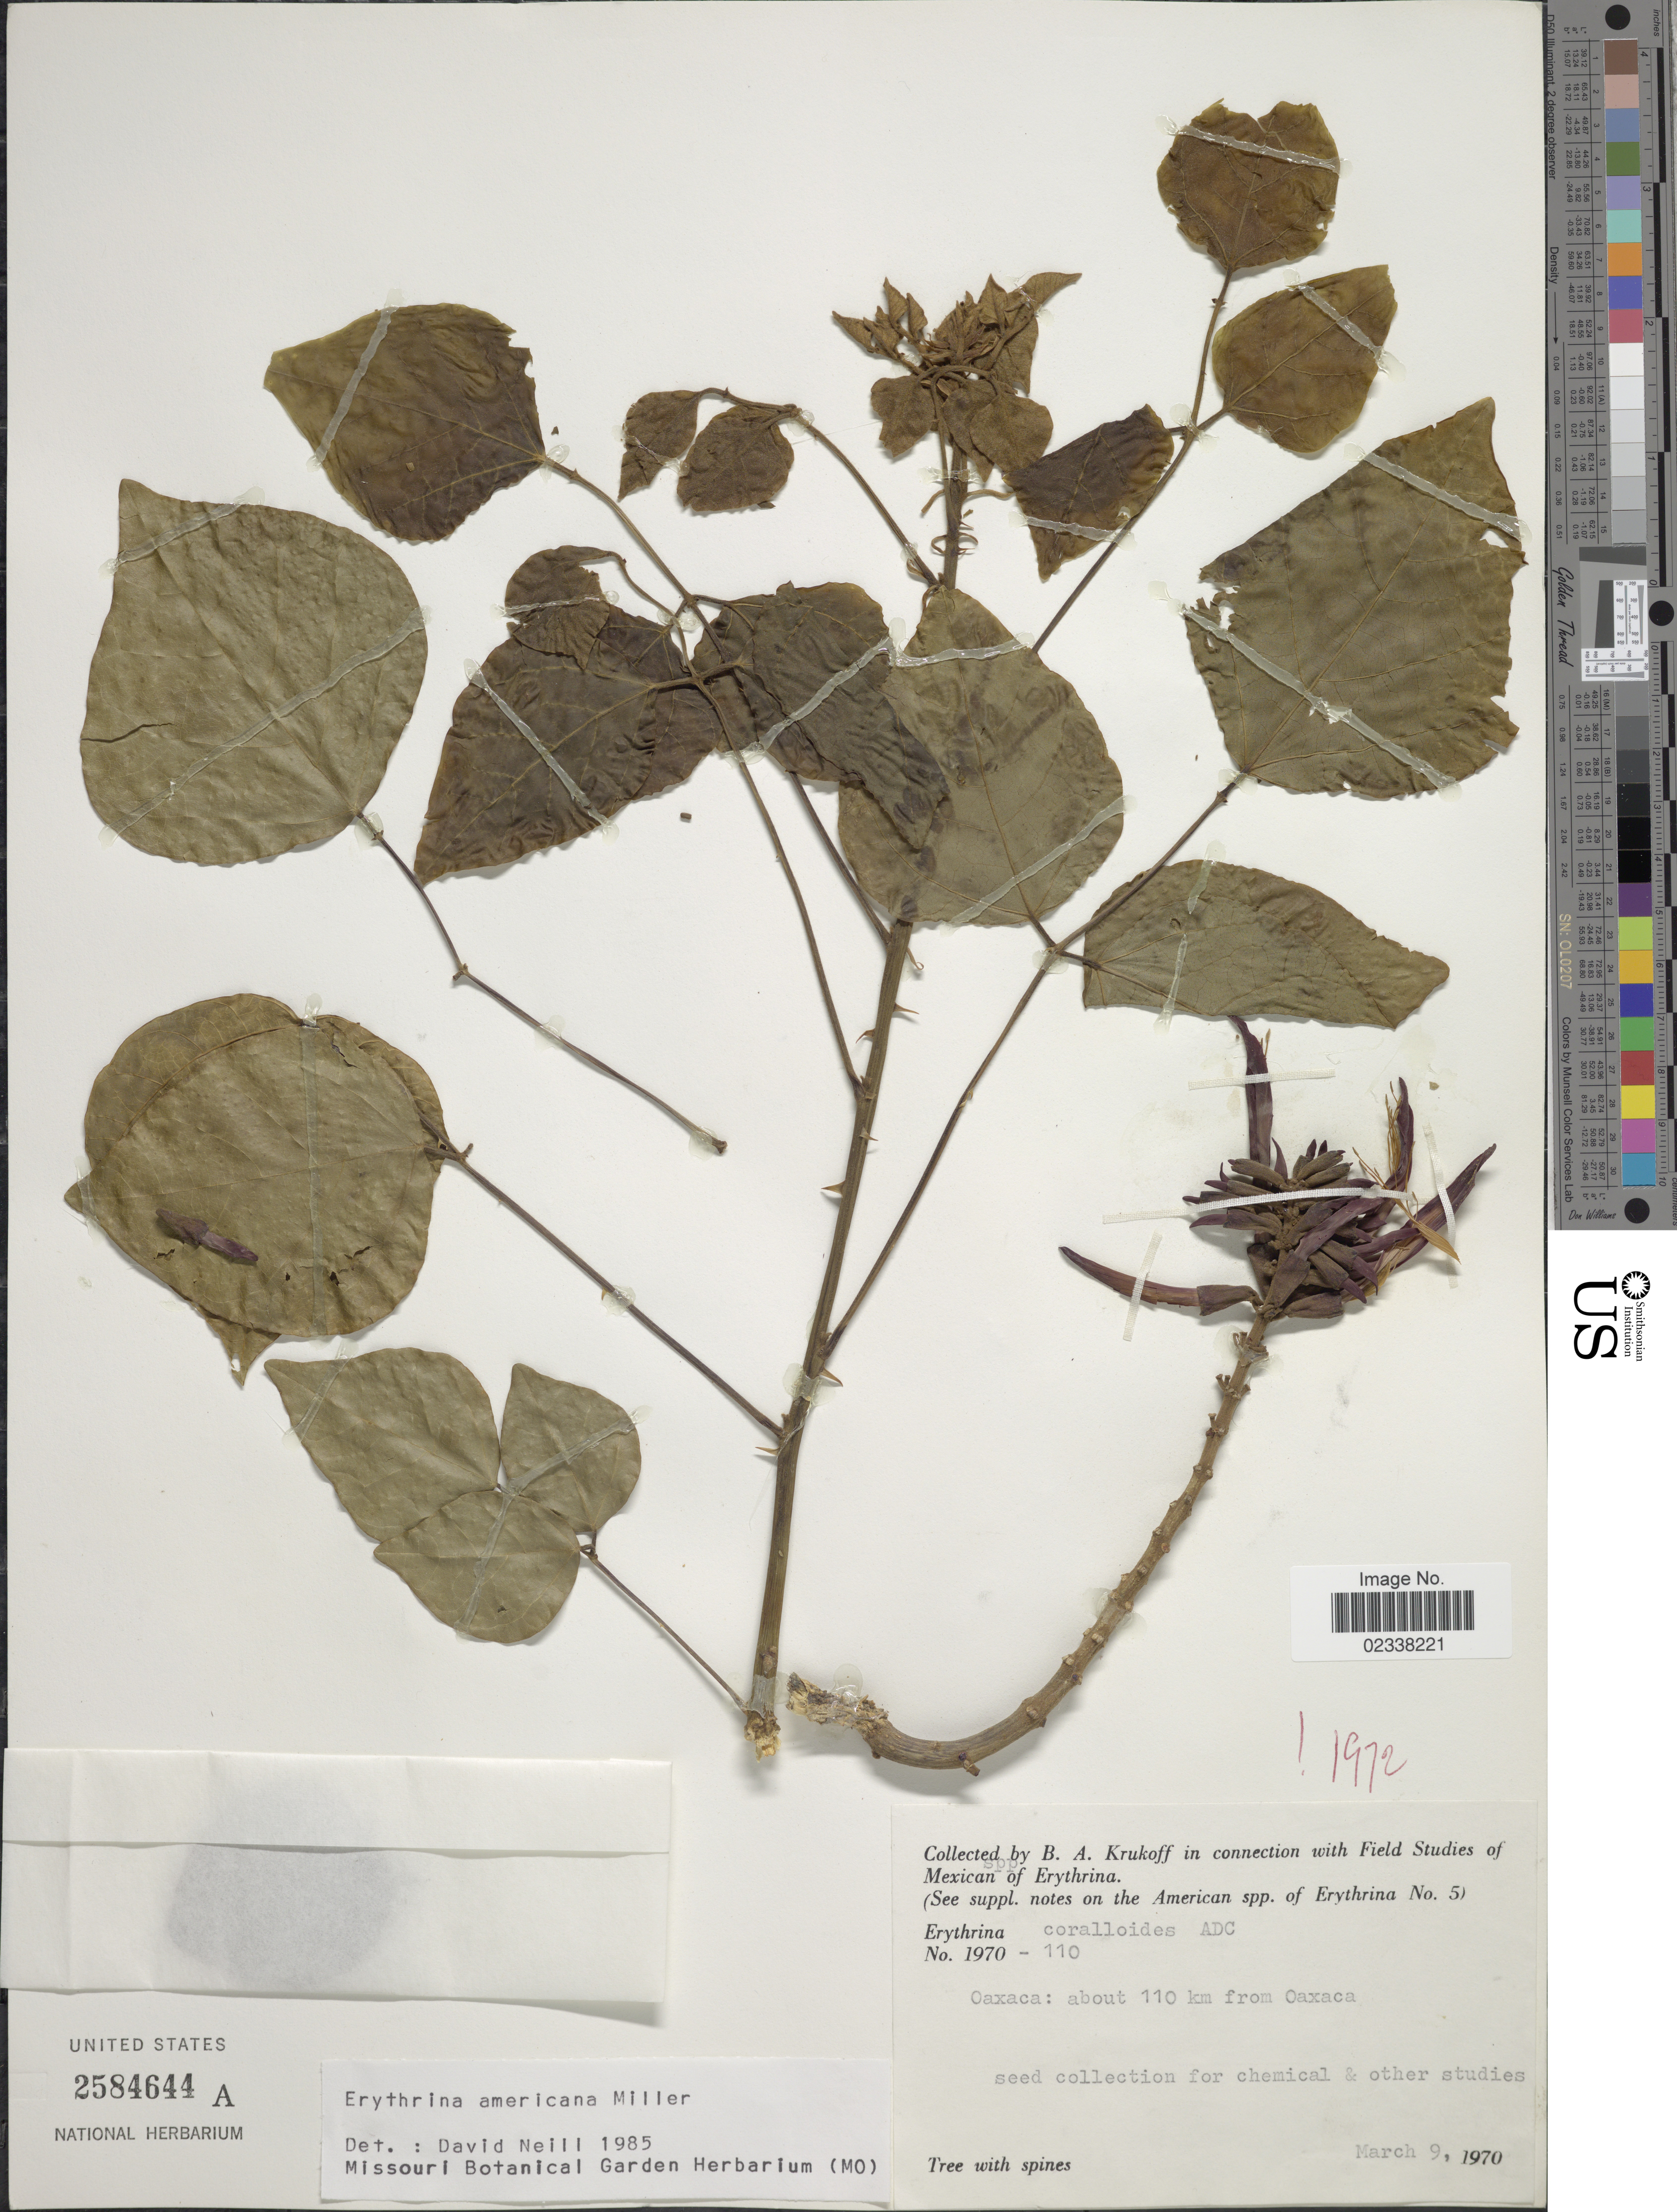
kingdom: Plantae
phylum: Tracheophyta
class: Magnoliopsida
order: Fabales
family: Fabaceae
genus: Erythrina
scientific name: Erythrina americana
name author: Mill.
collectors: B. A. Krukoff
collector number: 1970-110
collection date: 1970-03-09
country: Mexico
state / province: Oaxaca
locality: About 110 km from Oaxaca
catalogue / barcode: US 2584644A